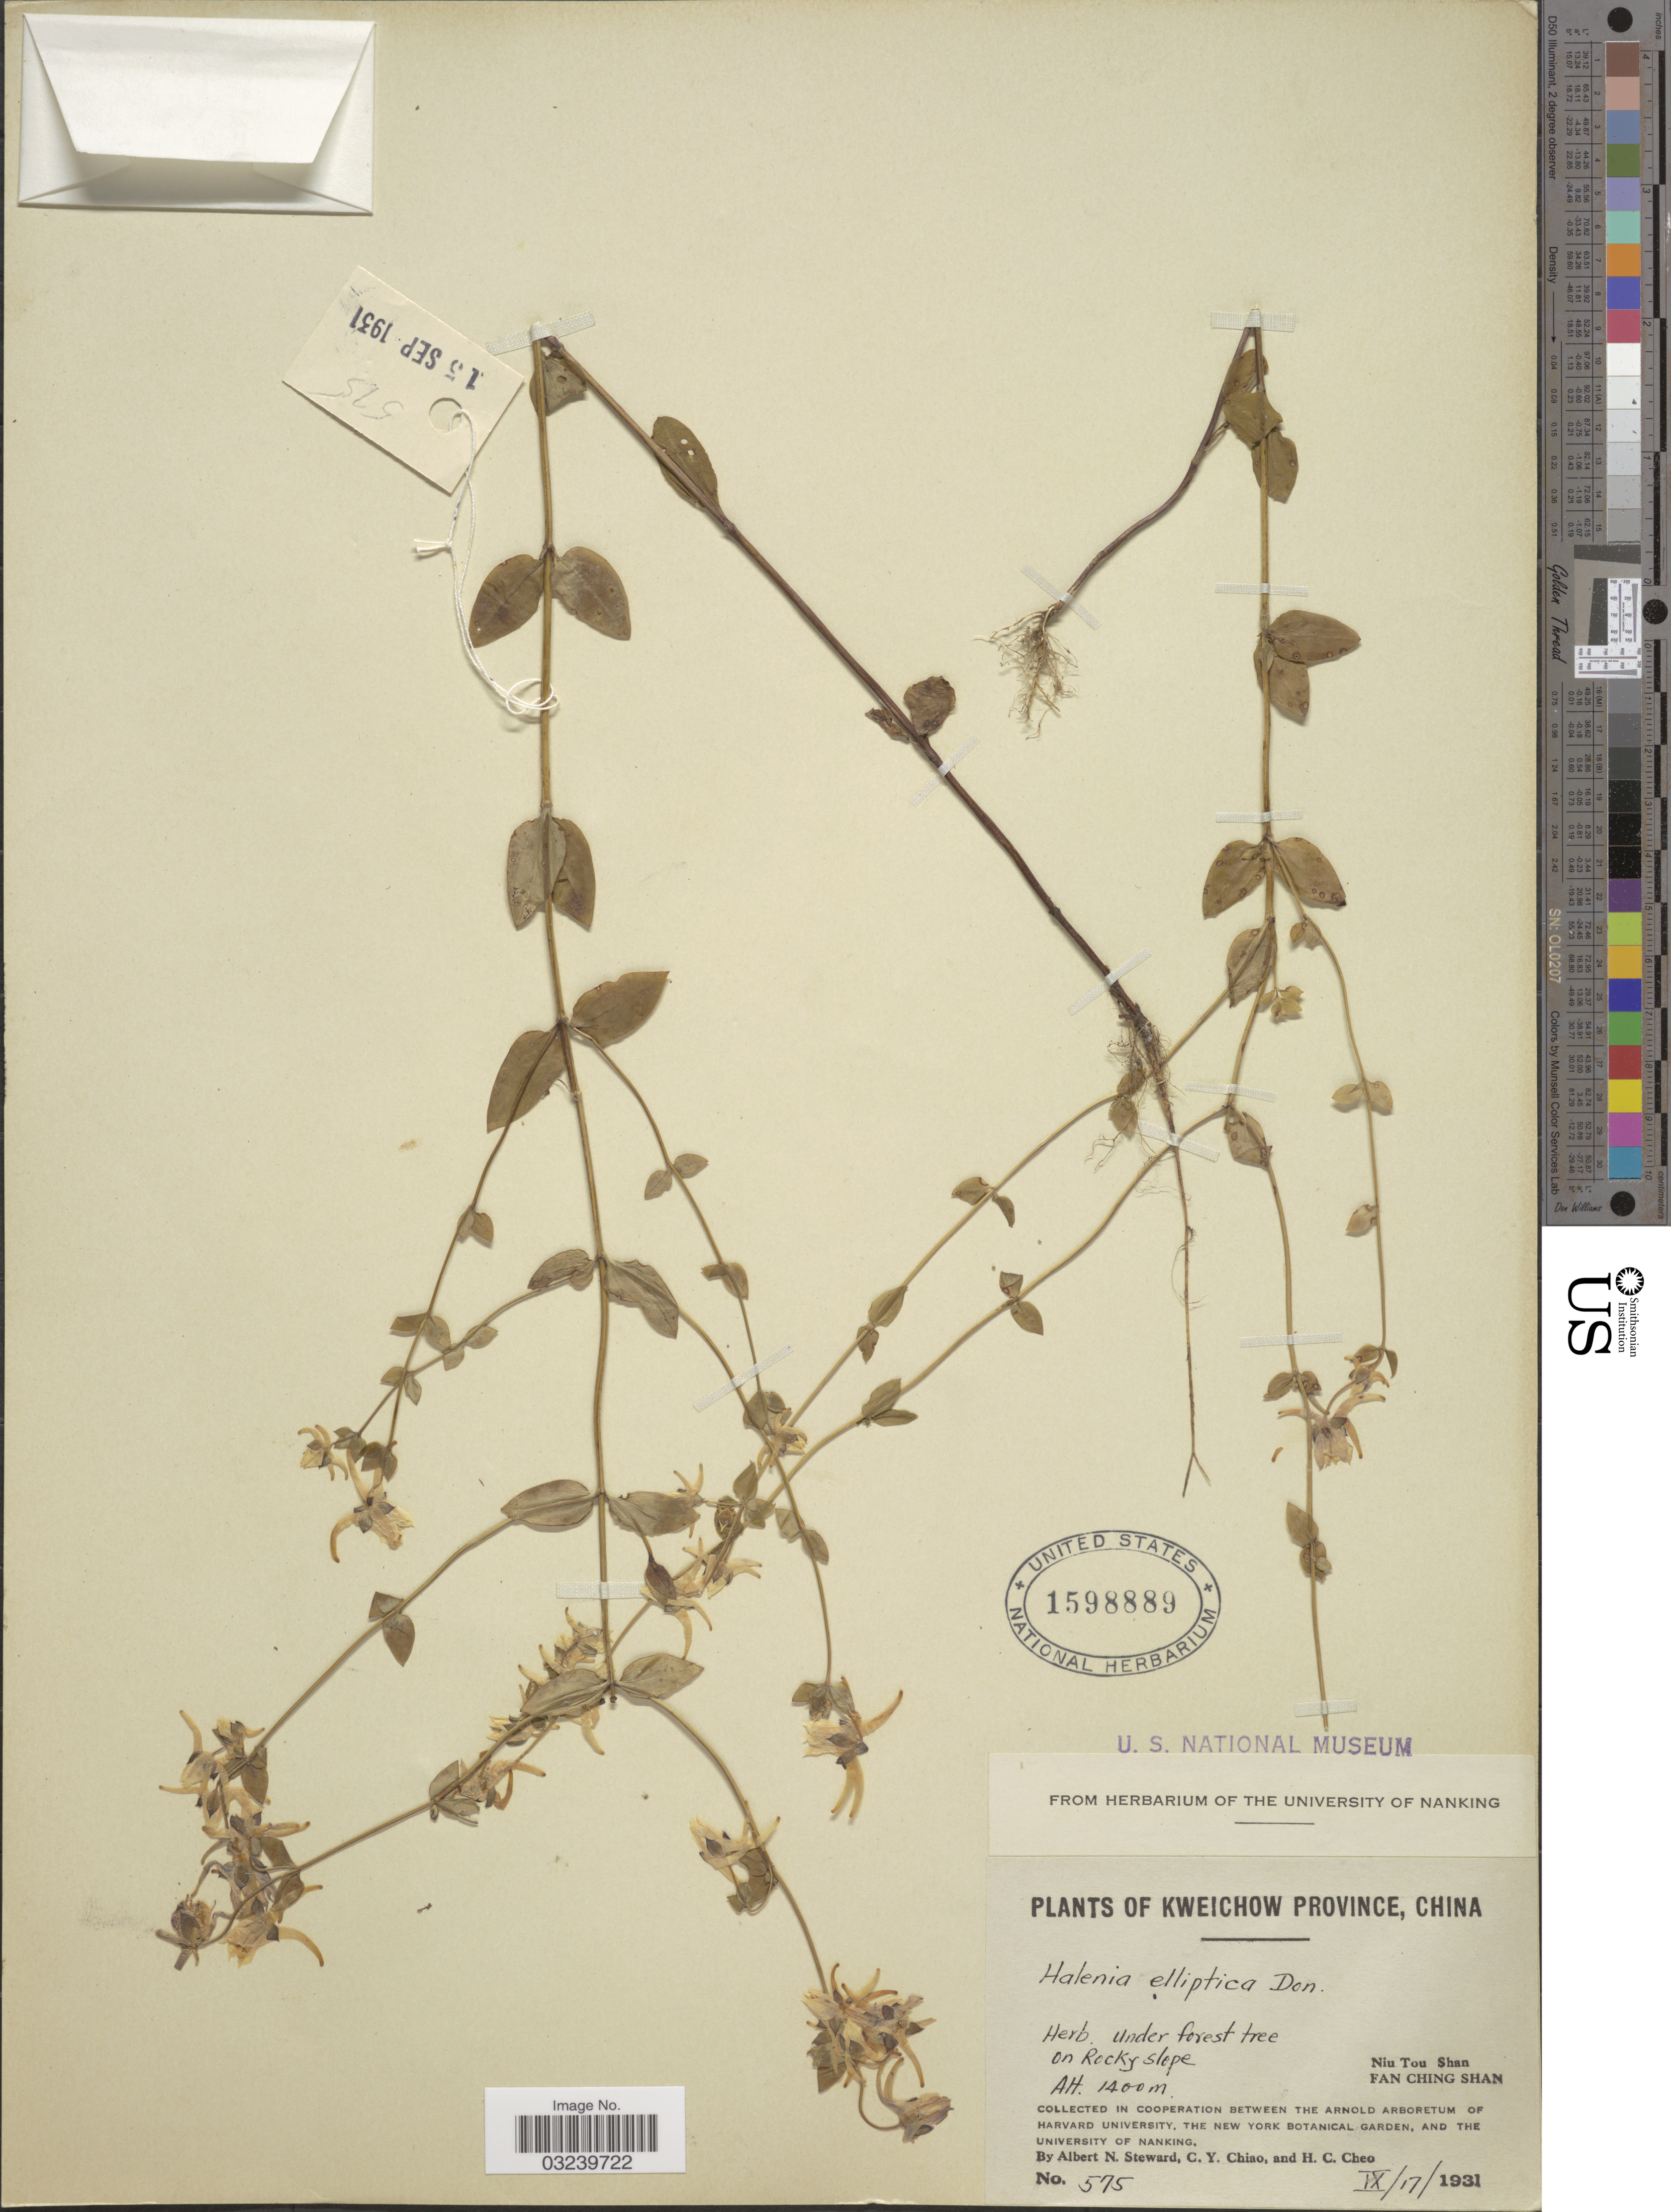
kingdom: Plantae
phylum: Tracheophyta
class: Magnoliopsida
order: Gentianales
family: Gentianaceae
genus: Halenia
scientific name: Halenia elliptica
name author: D. Don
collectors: A. N. Steward, C. Y. Chiao & H. Cheo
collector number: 575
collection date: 1931-09-17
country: China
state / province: Guizhou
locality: Kweichow Province, Niu Tou Shan, Fan Ching Shan.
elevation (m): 1400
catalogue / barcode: US 1598889